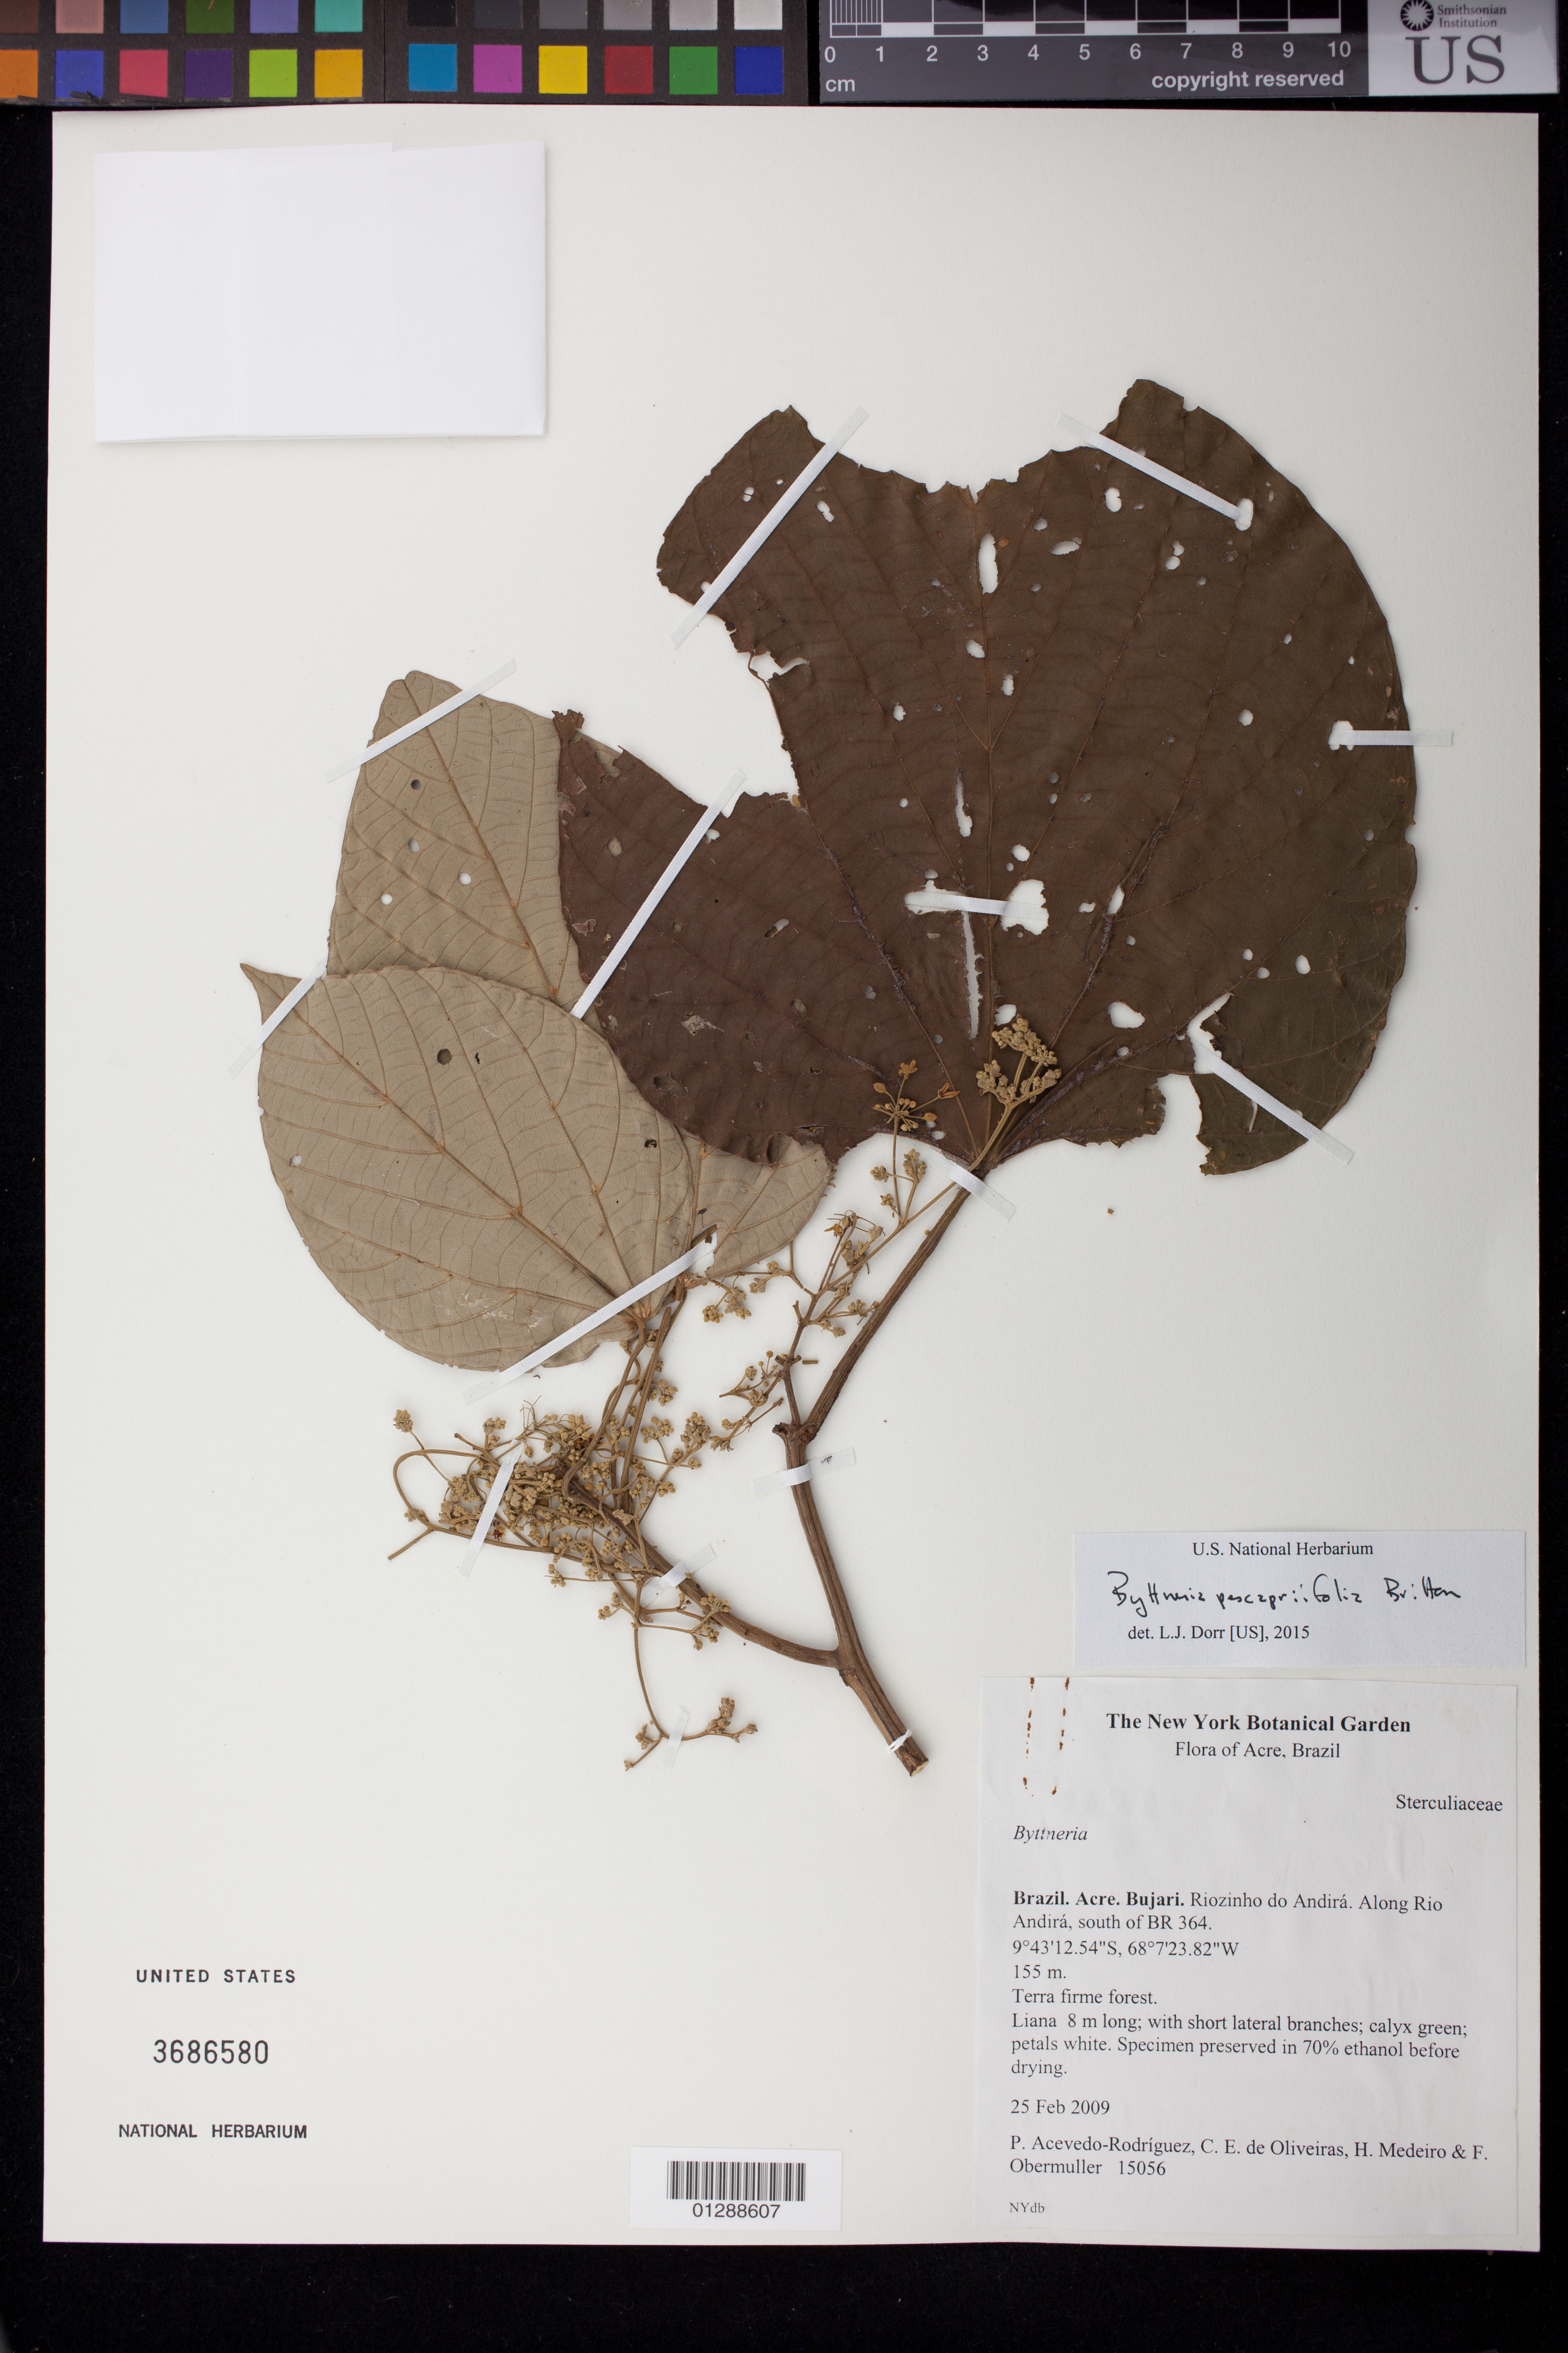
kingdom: Plantae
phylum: Tracheophyta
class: Magnoliopsida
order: Malvales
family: Malvaceae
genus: Byttneria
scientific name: Byttneria pescapriifolia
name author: Britton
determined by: Dorr, L. J., (BOT), Smithsonian Institution - National Museum of Natural History (UNITED STATES)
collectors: P. Acevedo-Rodr., C. E. de Oliveiras, H. Medeiro & F. A. Obermuller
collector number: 15056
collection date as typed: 25 Feb 2009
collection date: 2009-02-25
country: Brazil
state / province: Acre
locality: Acre; Muncipio Bujarí, Riocinho Anjira. Along Rio Anjira, south of BR 364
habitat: Terra firme forest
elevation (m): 155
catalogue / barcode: US 3686580